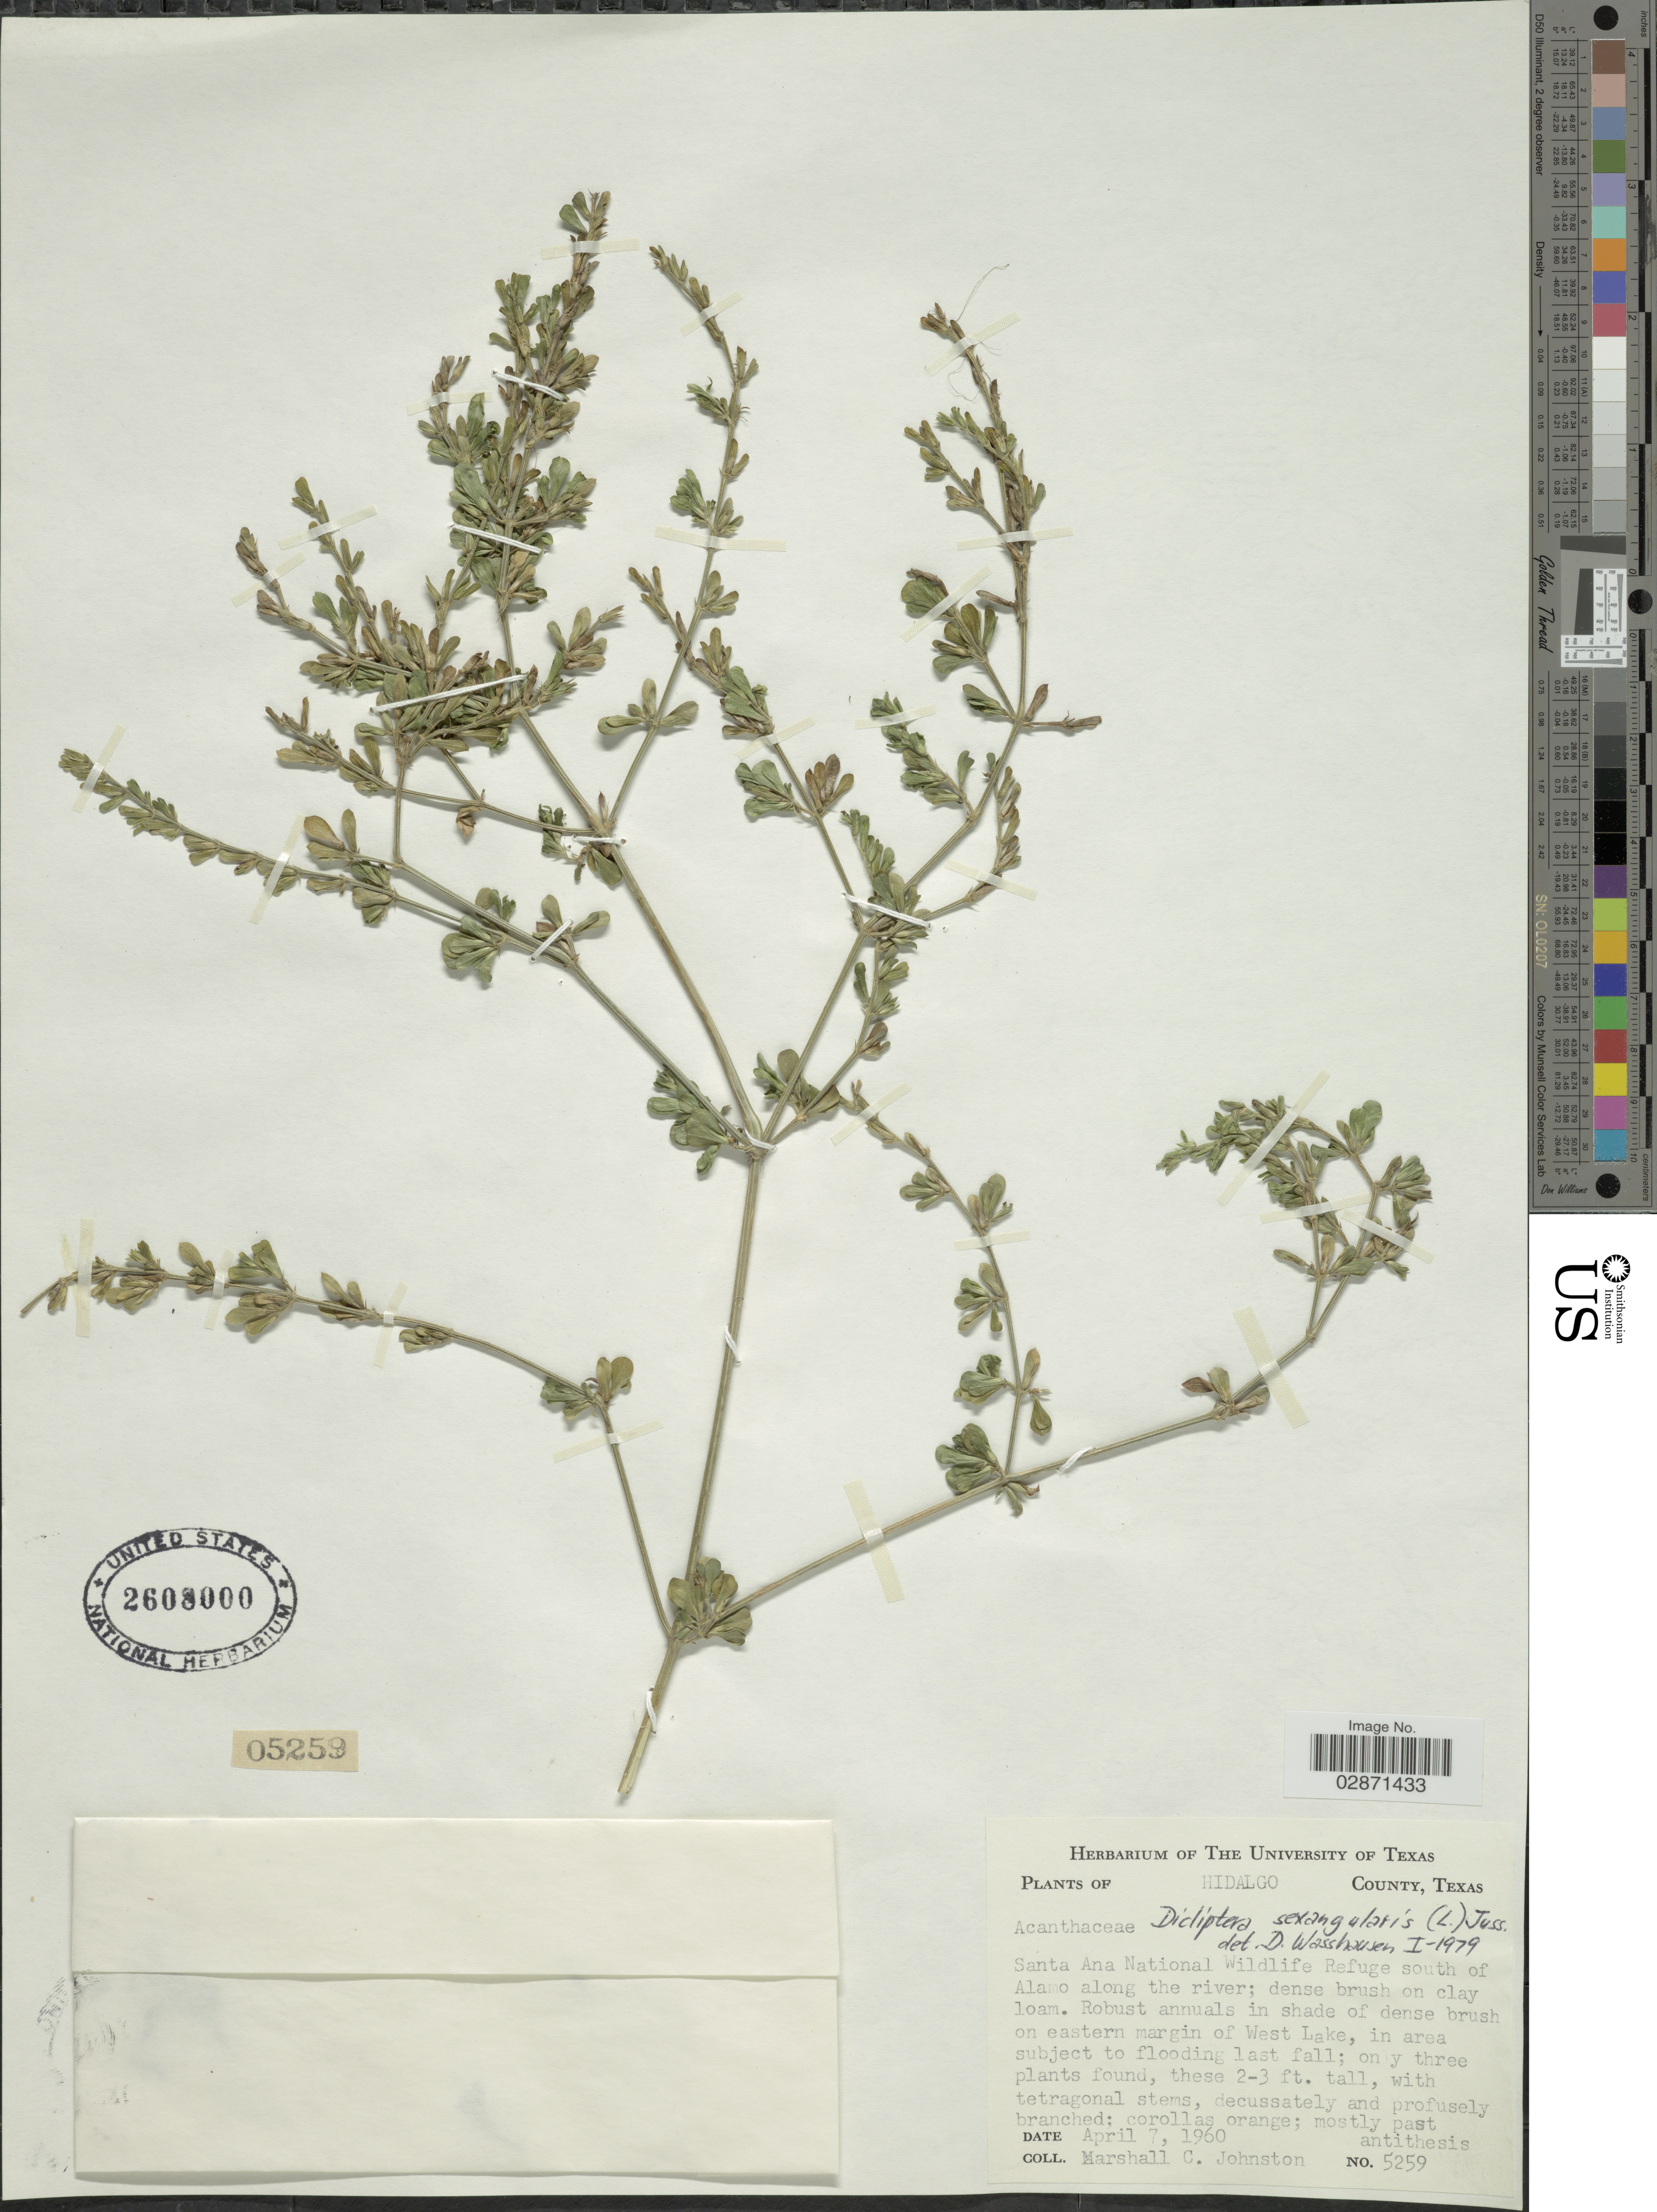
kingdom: Plantae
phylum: Tracheophyta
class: Magnoliopsida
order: Lamiales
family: Acanthaceae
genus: Dicliptera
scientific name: Dicliptera sexangularis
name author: (L.) Juss.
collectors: M. Johnston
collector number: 5259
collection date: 1960-04-07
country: United States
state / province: Texas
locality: Santa Ana National Wildlife Refuge south of Alamo along the river. Robust annuals in shade of dense brush on eastern margin of West Lake.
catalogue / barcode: US 2608000